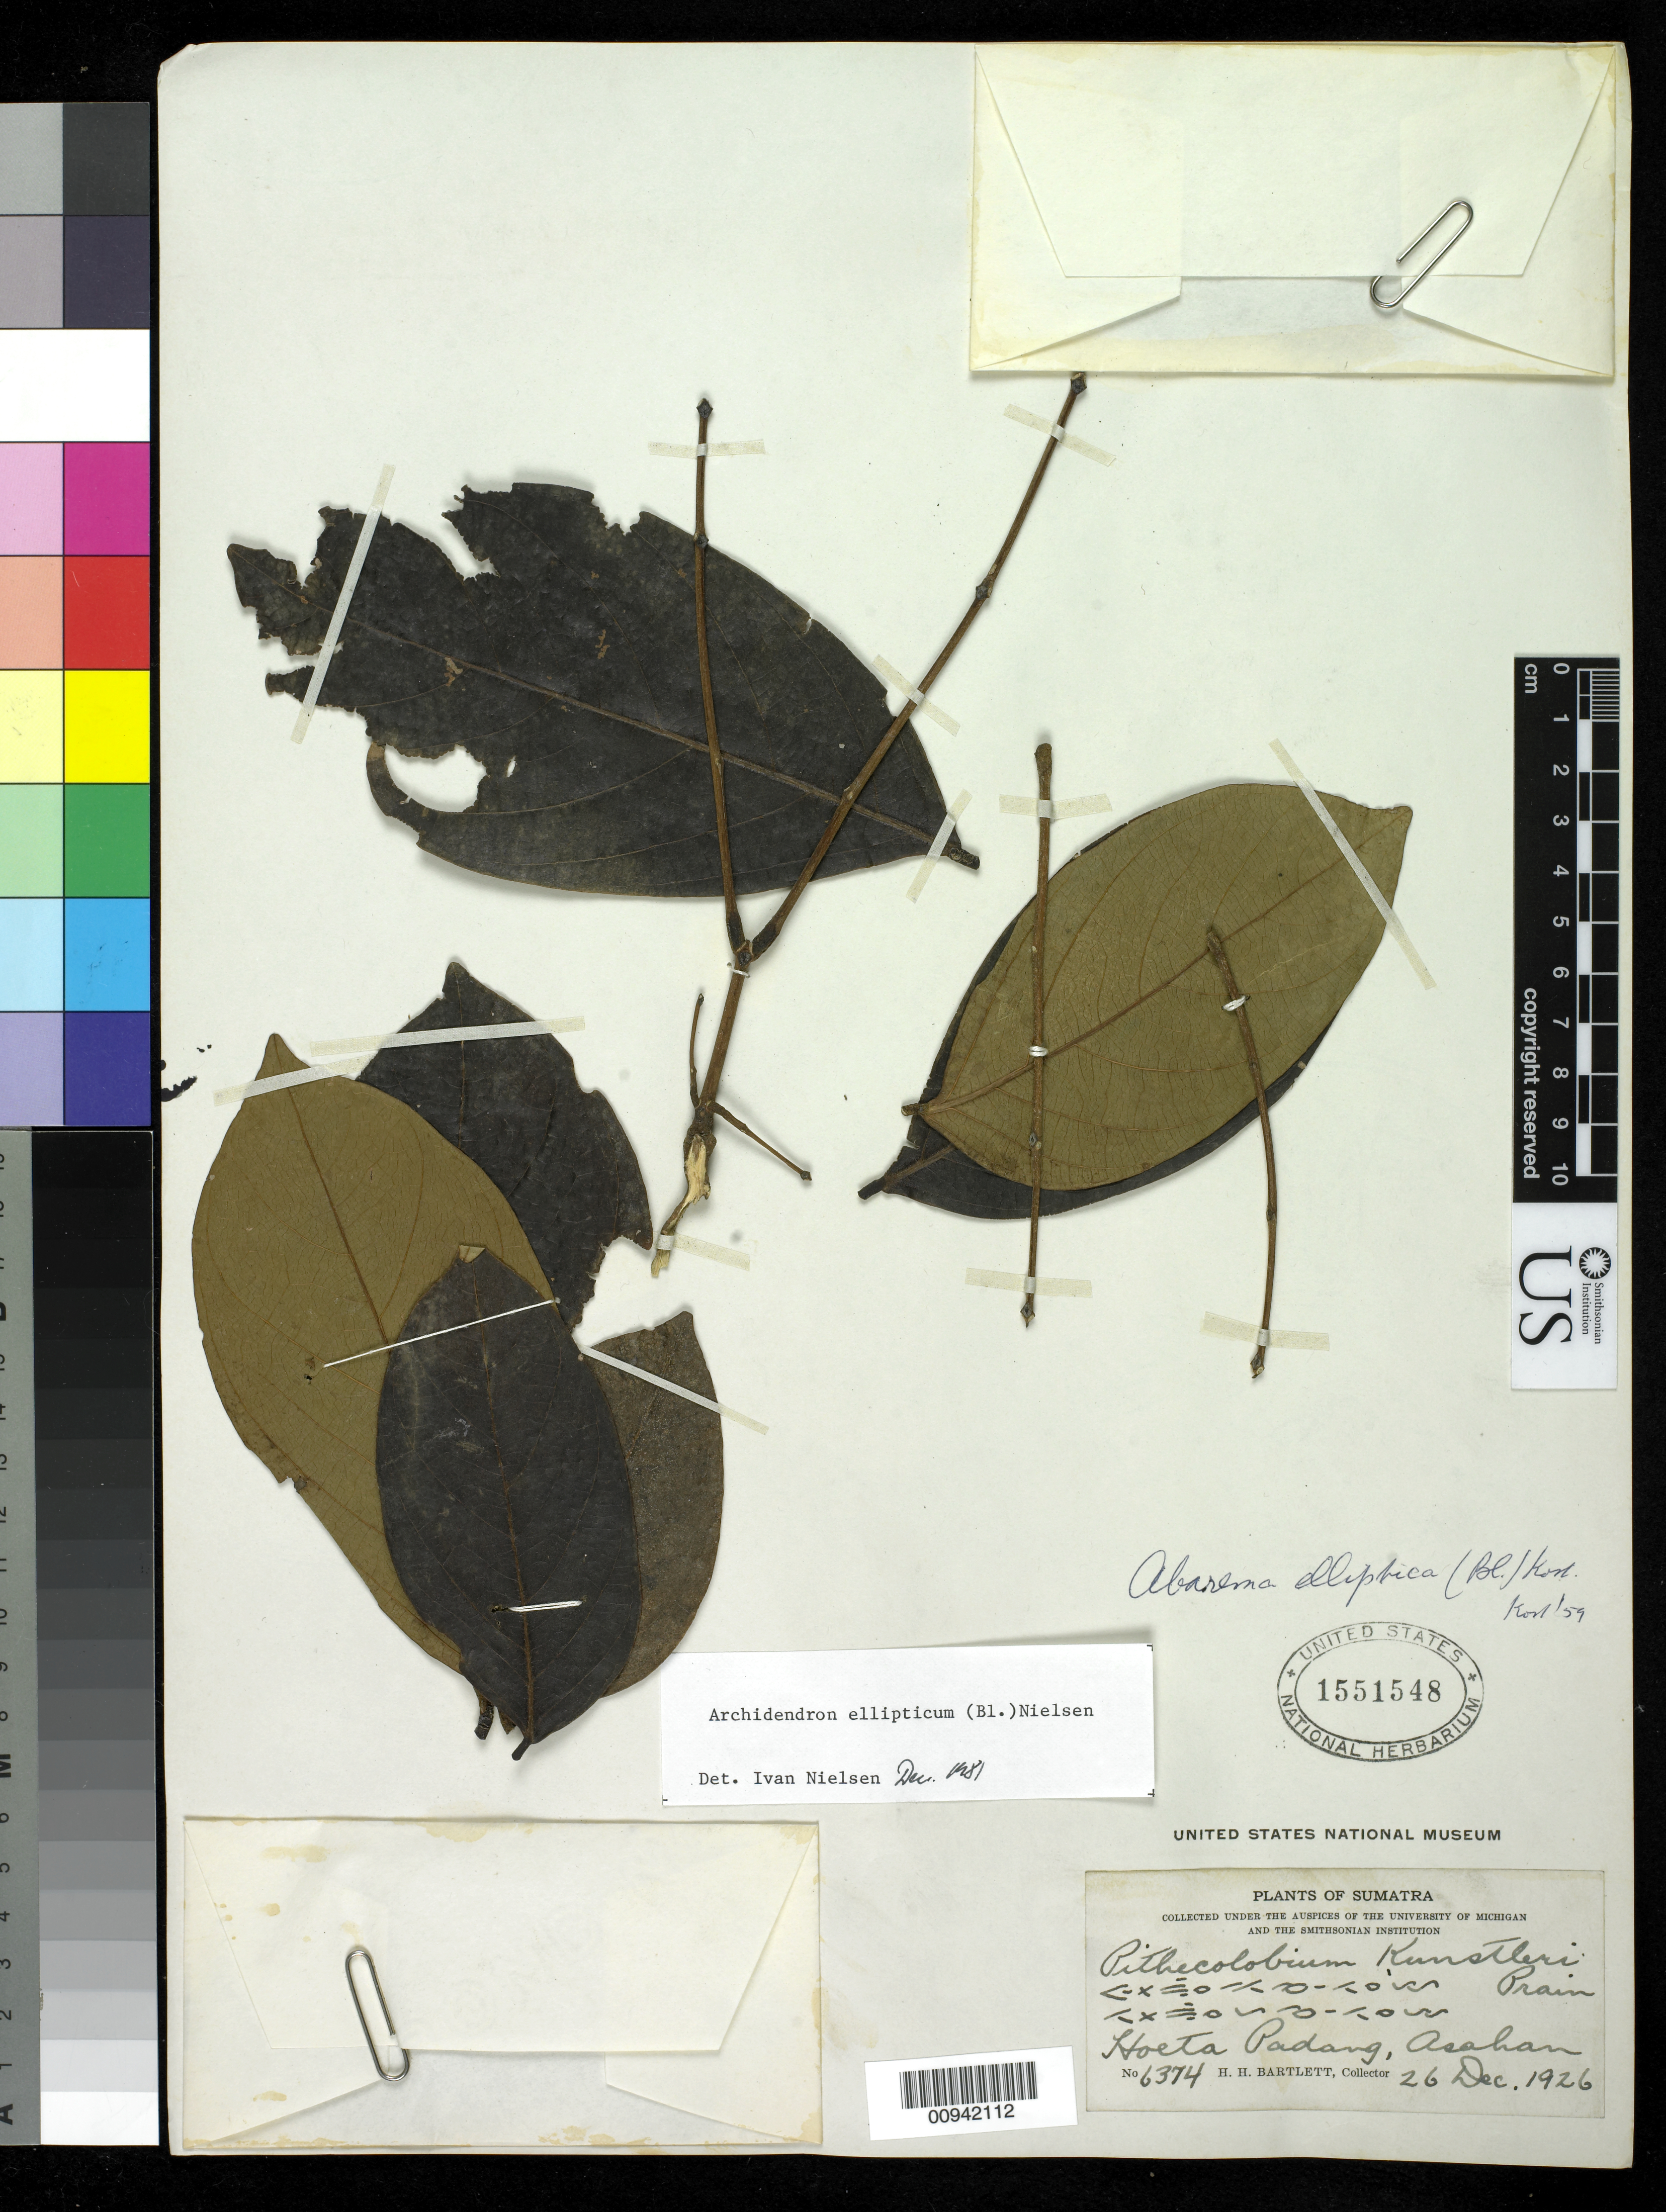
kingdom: Plantae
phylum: Tracheophyta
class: Magnoliopsida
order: Fabales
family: Fabaceae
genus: Archidendron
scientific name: Archidendron ellipticum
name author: (Blume) I.C. Nielsen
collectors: H. H. Bartlett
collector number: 6374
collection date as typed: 26 Dec 1926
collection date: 1926-12-26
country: Indonesia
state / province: Sumatra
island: Sumatra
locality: Hoeta Padang, Asahan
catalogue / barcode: US 1551548